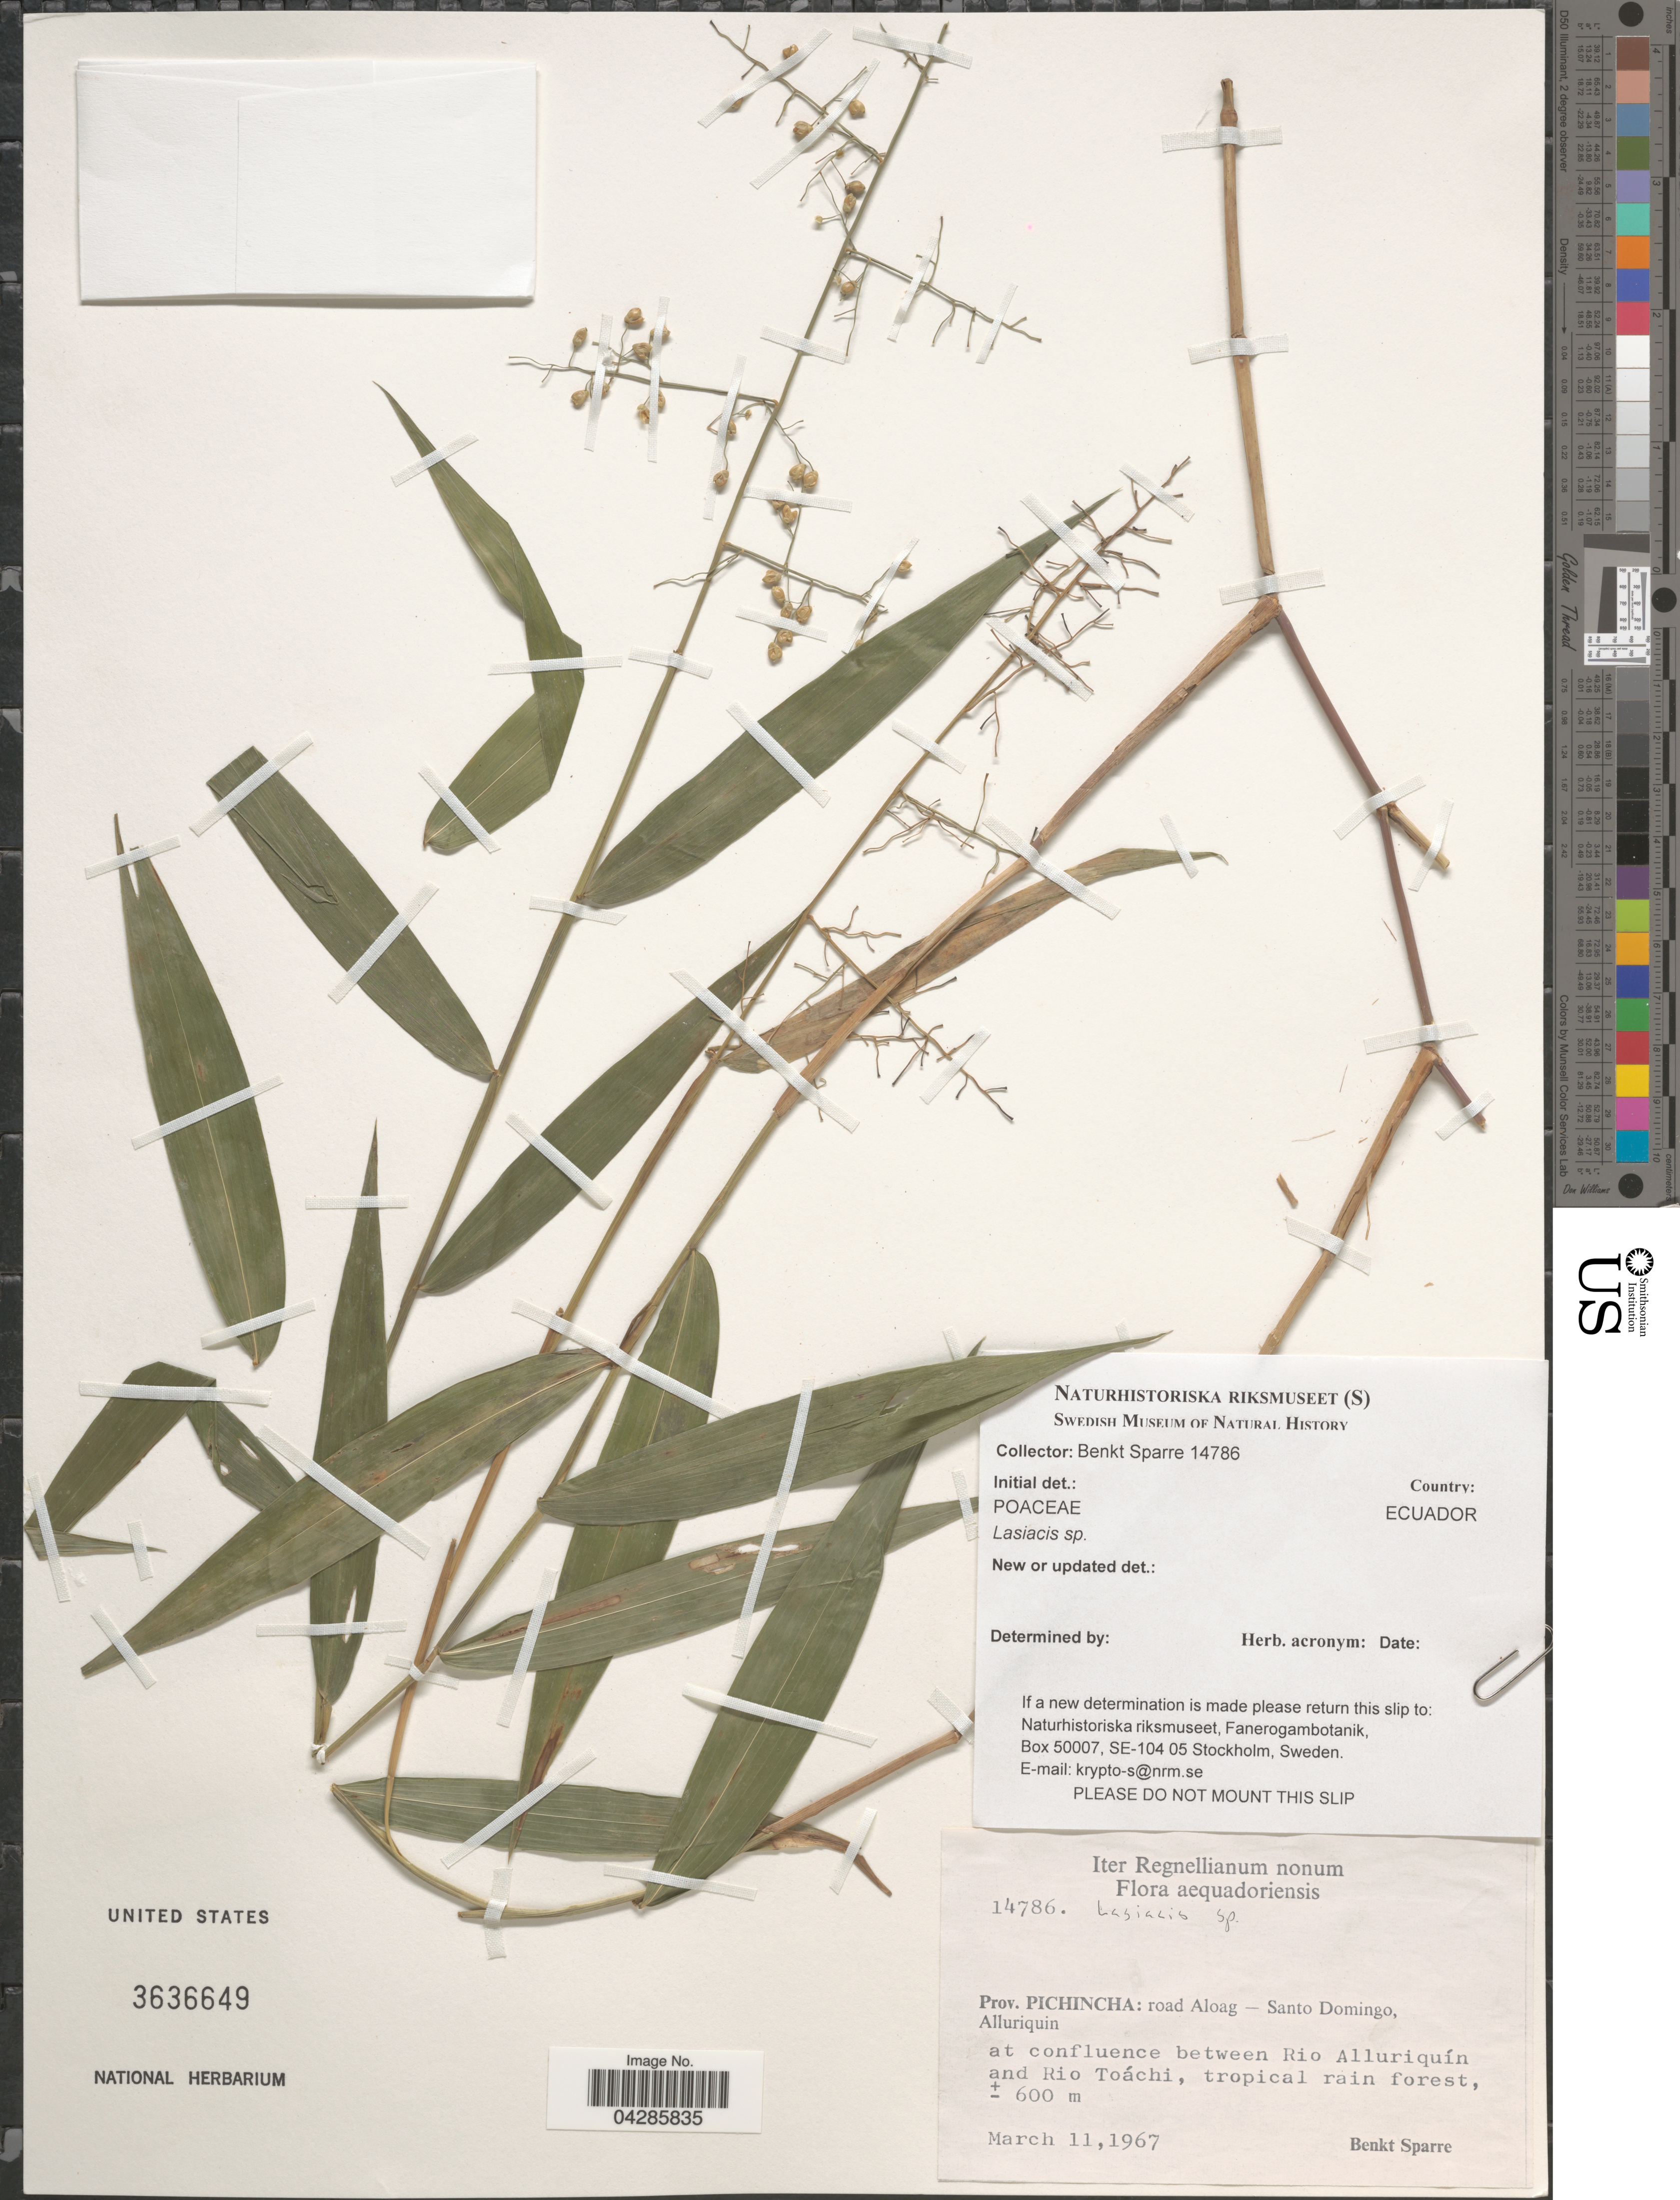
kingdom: Plantae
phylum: Tracheophyta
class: Liliopsida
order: Poales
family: Poaceae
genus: Lasiacis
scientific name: Lasiacis sp.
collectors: B. Sparre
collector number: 14786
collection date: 1967-03-11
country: Ecuador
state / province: Pichincha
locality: Iter Regnellianum nonum. Aequadoriensis. Prov. Pichincha: road Aloag - Santo Domingo, Alluriquin. At confluence between Rio Alluriquín and Rio Toáchi, tropical rain forest.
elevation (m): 600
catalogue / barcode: US 3636649